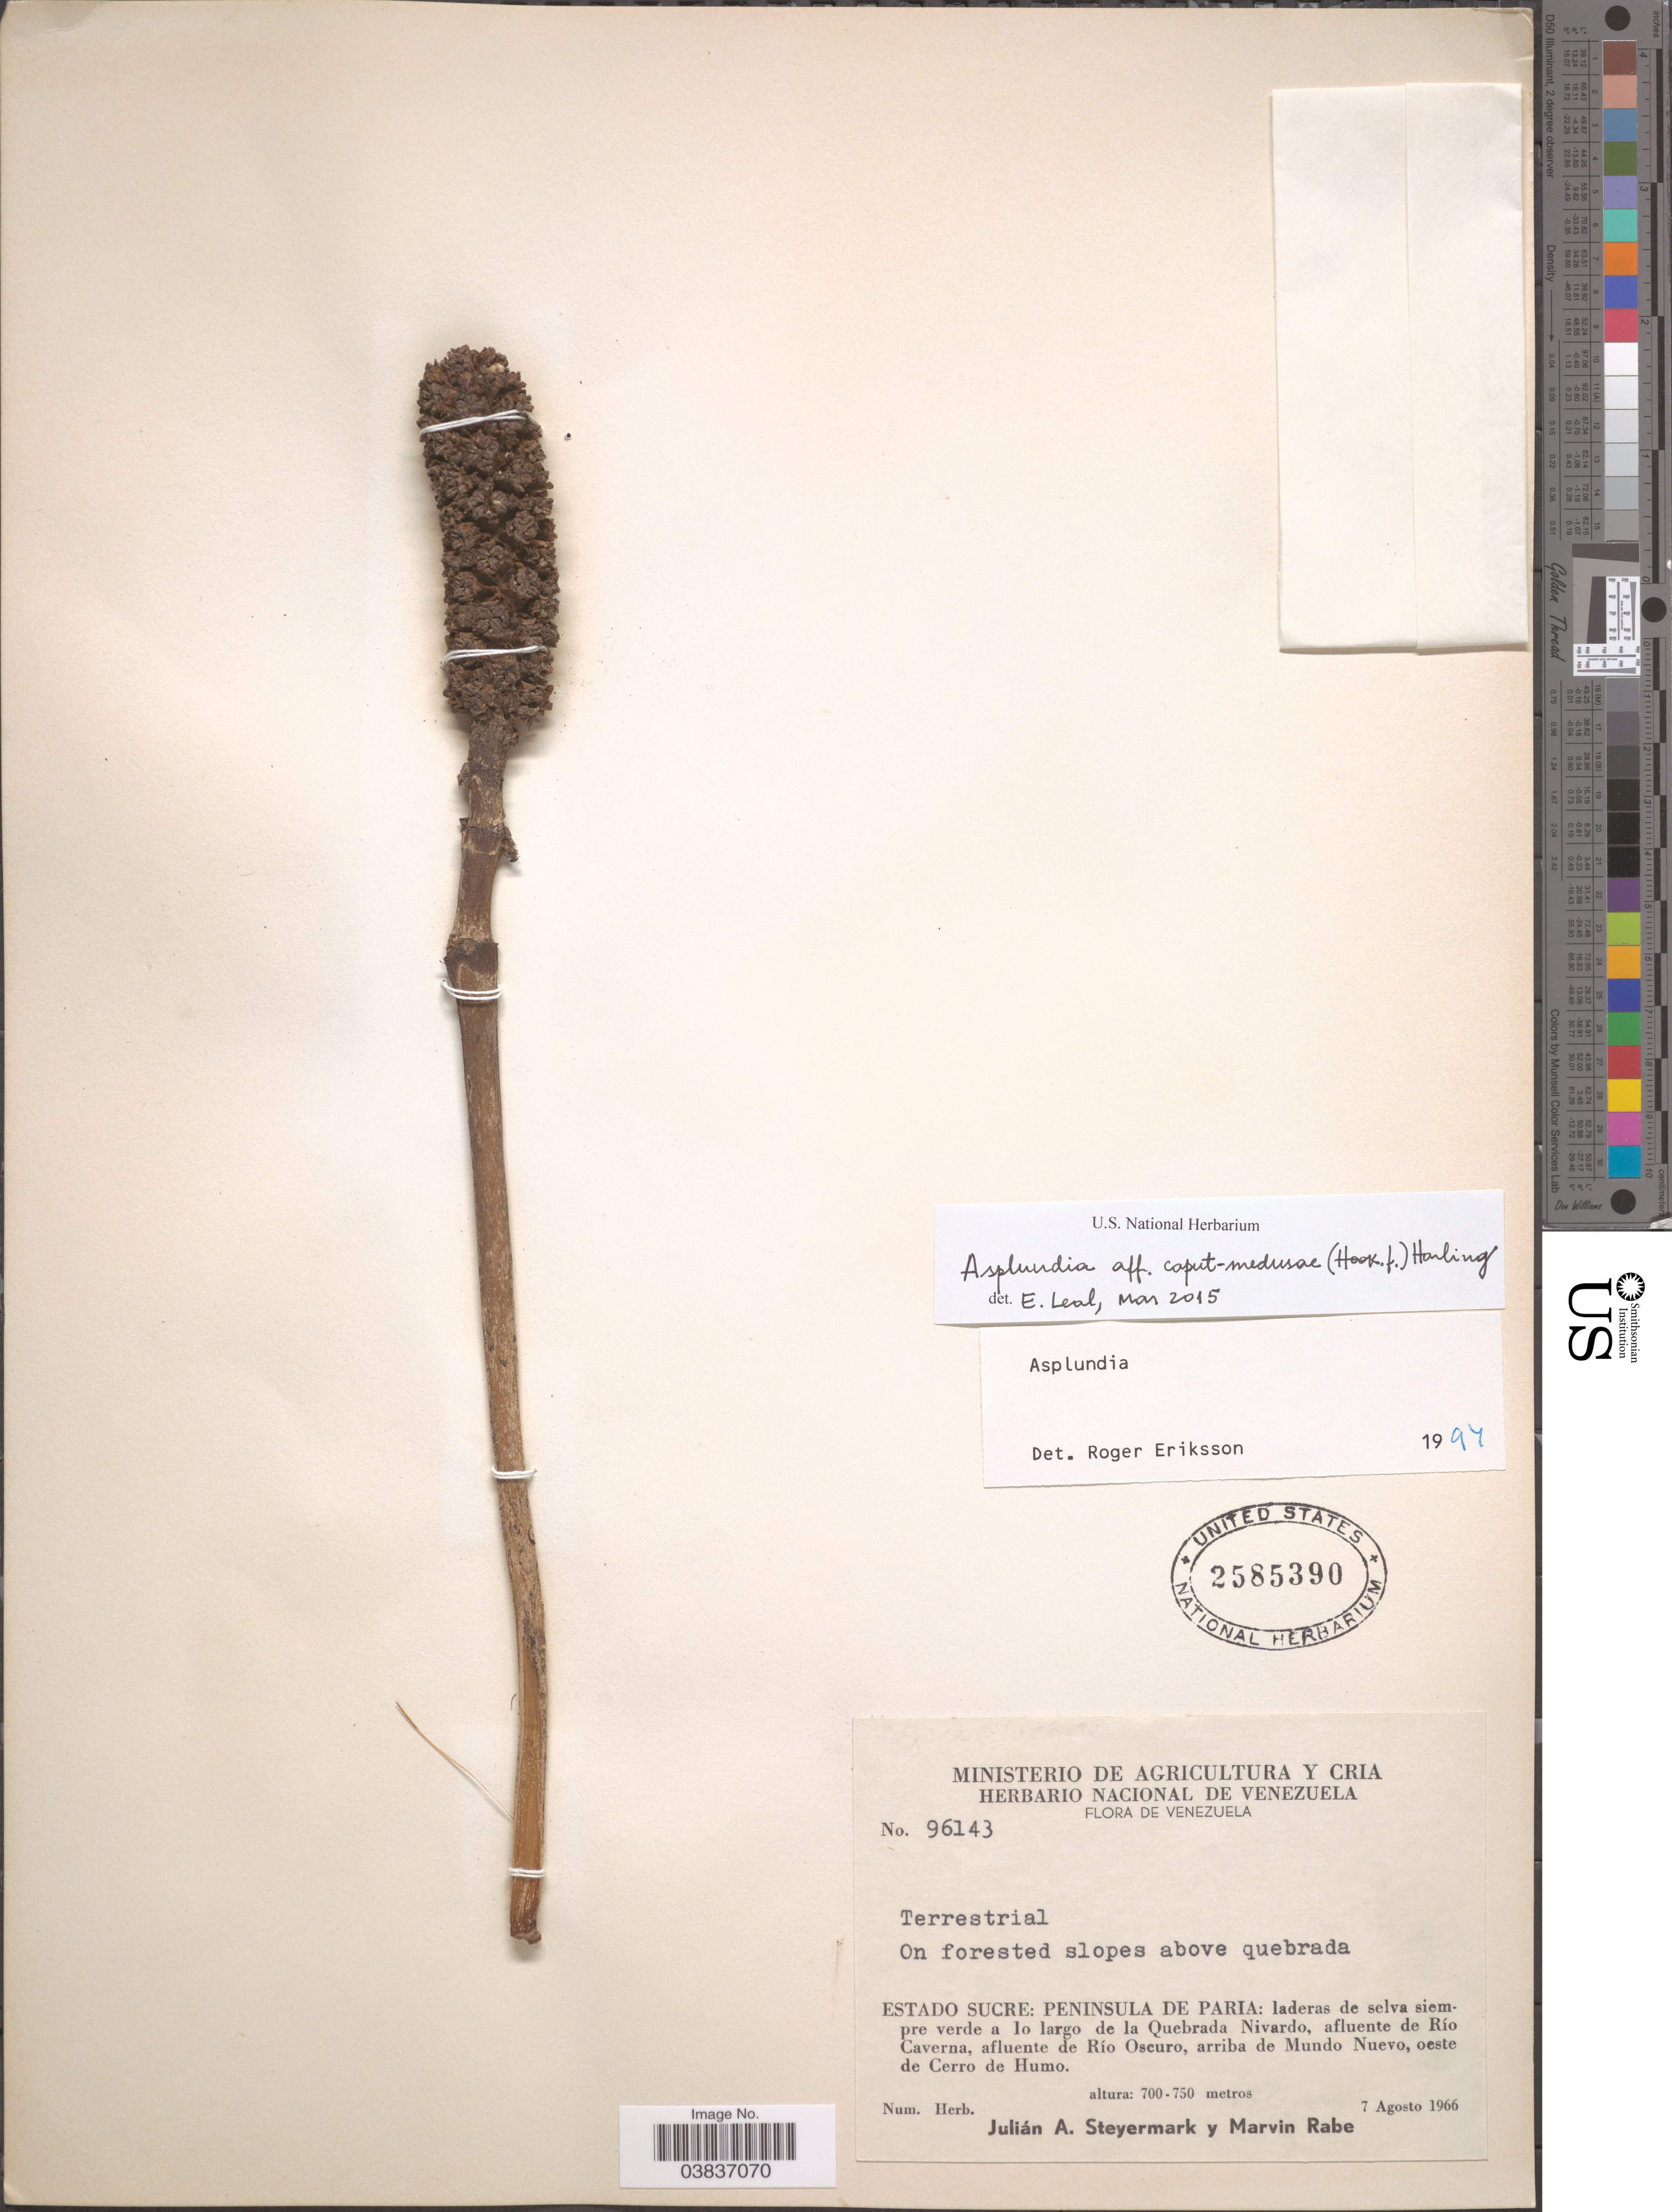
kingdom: Plantae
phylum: Tracheophyta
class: Liliopsida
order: Pandanales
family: Cyclanthaceae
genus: Asplundia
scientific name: Asplundia caput-medusae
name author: (Hook. f.) Harling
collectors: J. Steyermark & M. Rabe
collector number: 96143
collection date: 1966-08-07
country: Venezuela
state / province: Sucre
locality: Peninsula de Paria: a lo largo de la Quebrada Nivardo, afluente de Río Caverna, afluente de Río Oscuro, arriba de Mundo Nuevo, oeste de Cerro de Humo.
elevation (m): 700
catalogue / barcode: US 2585390